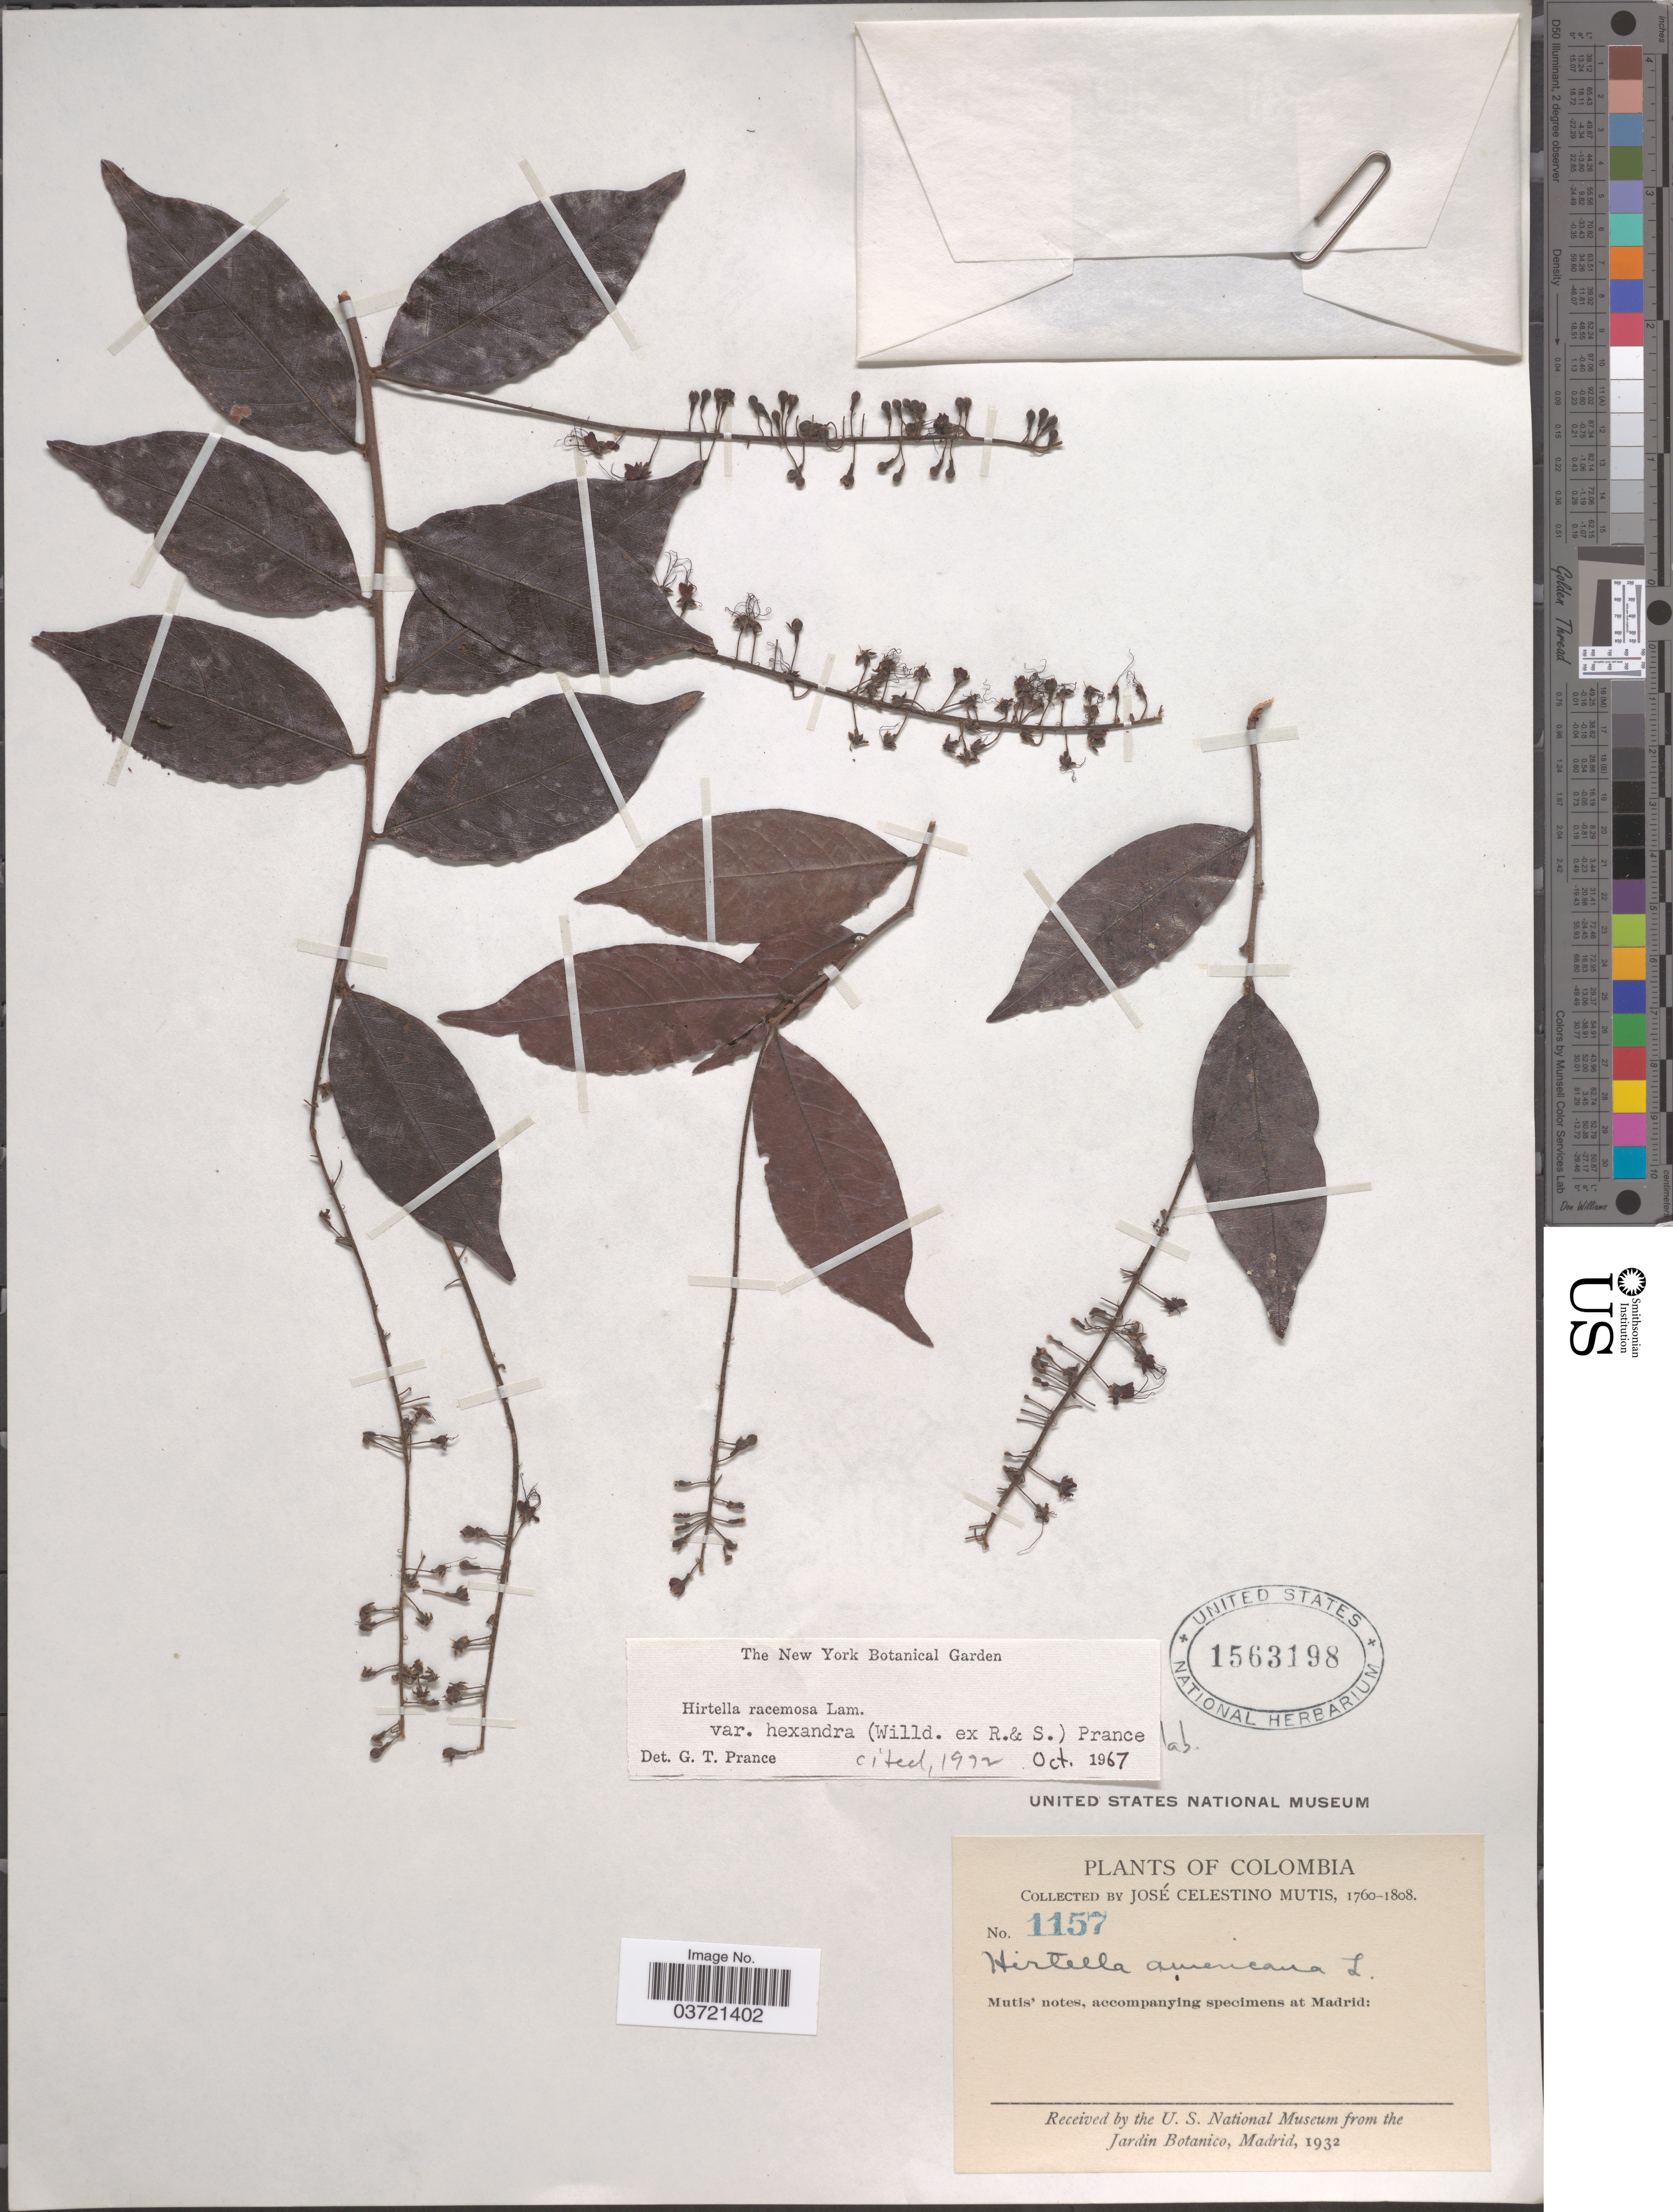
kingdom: Plantae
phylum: Tracheophyta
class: Magnoliopsida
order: Malpighiales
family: Chrysobalanaceae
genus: Hirtella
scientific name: Hirtella racemosa var. hexandra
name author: (Willd. ex Roem. & Schult.) Prance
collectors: J. C. B. Mutis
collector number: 1157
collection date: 1760/1808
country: Colombia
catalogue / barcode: US 1563198